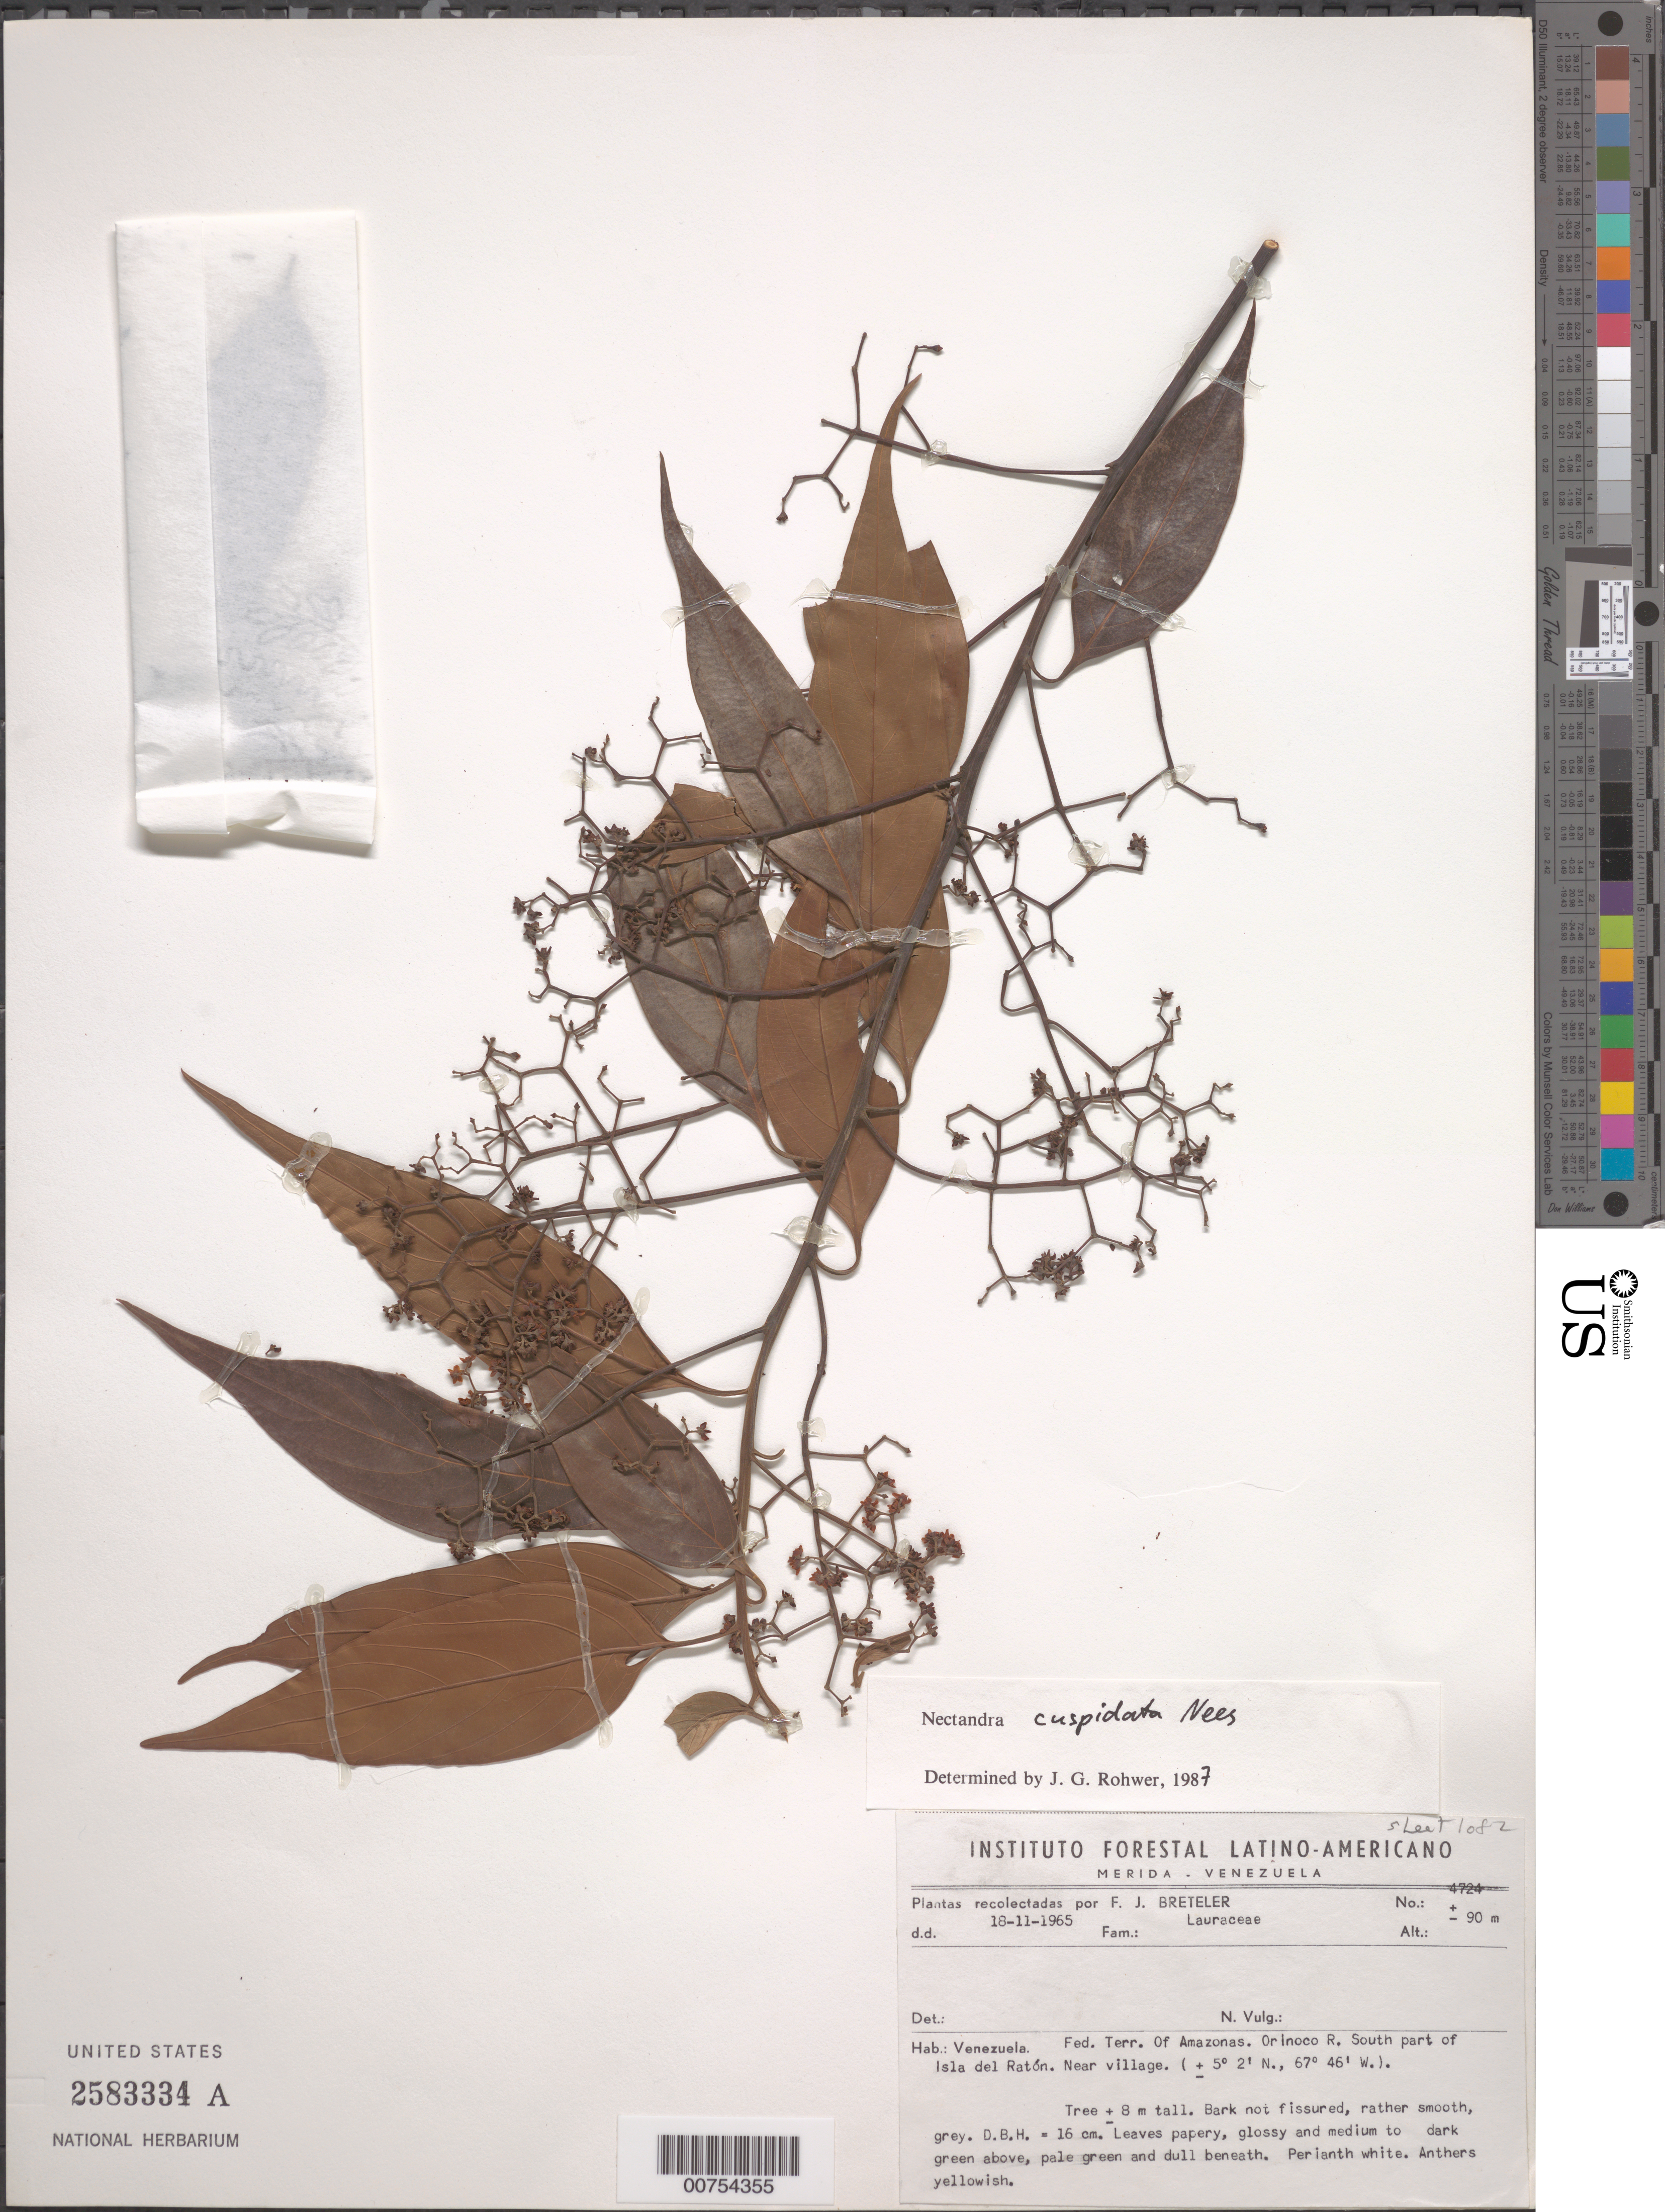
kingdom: Plantae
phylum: Tracheophyta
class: Magnoliopsida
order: Laurales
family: Lauraceae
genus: Nectandra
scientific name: Nectandra cuspidata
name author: Nees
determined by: Rohwer, J. G.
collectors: F. J. Breteler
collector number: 4724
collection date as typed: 18-Nov-65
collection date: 1965-11-18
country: Venezuela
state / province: Amazonas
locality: Orinoco R., southern part of Isla del Ratón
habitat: Near village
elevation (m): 90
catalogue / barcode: US 2583334A